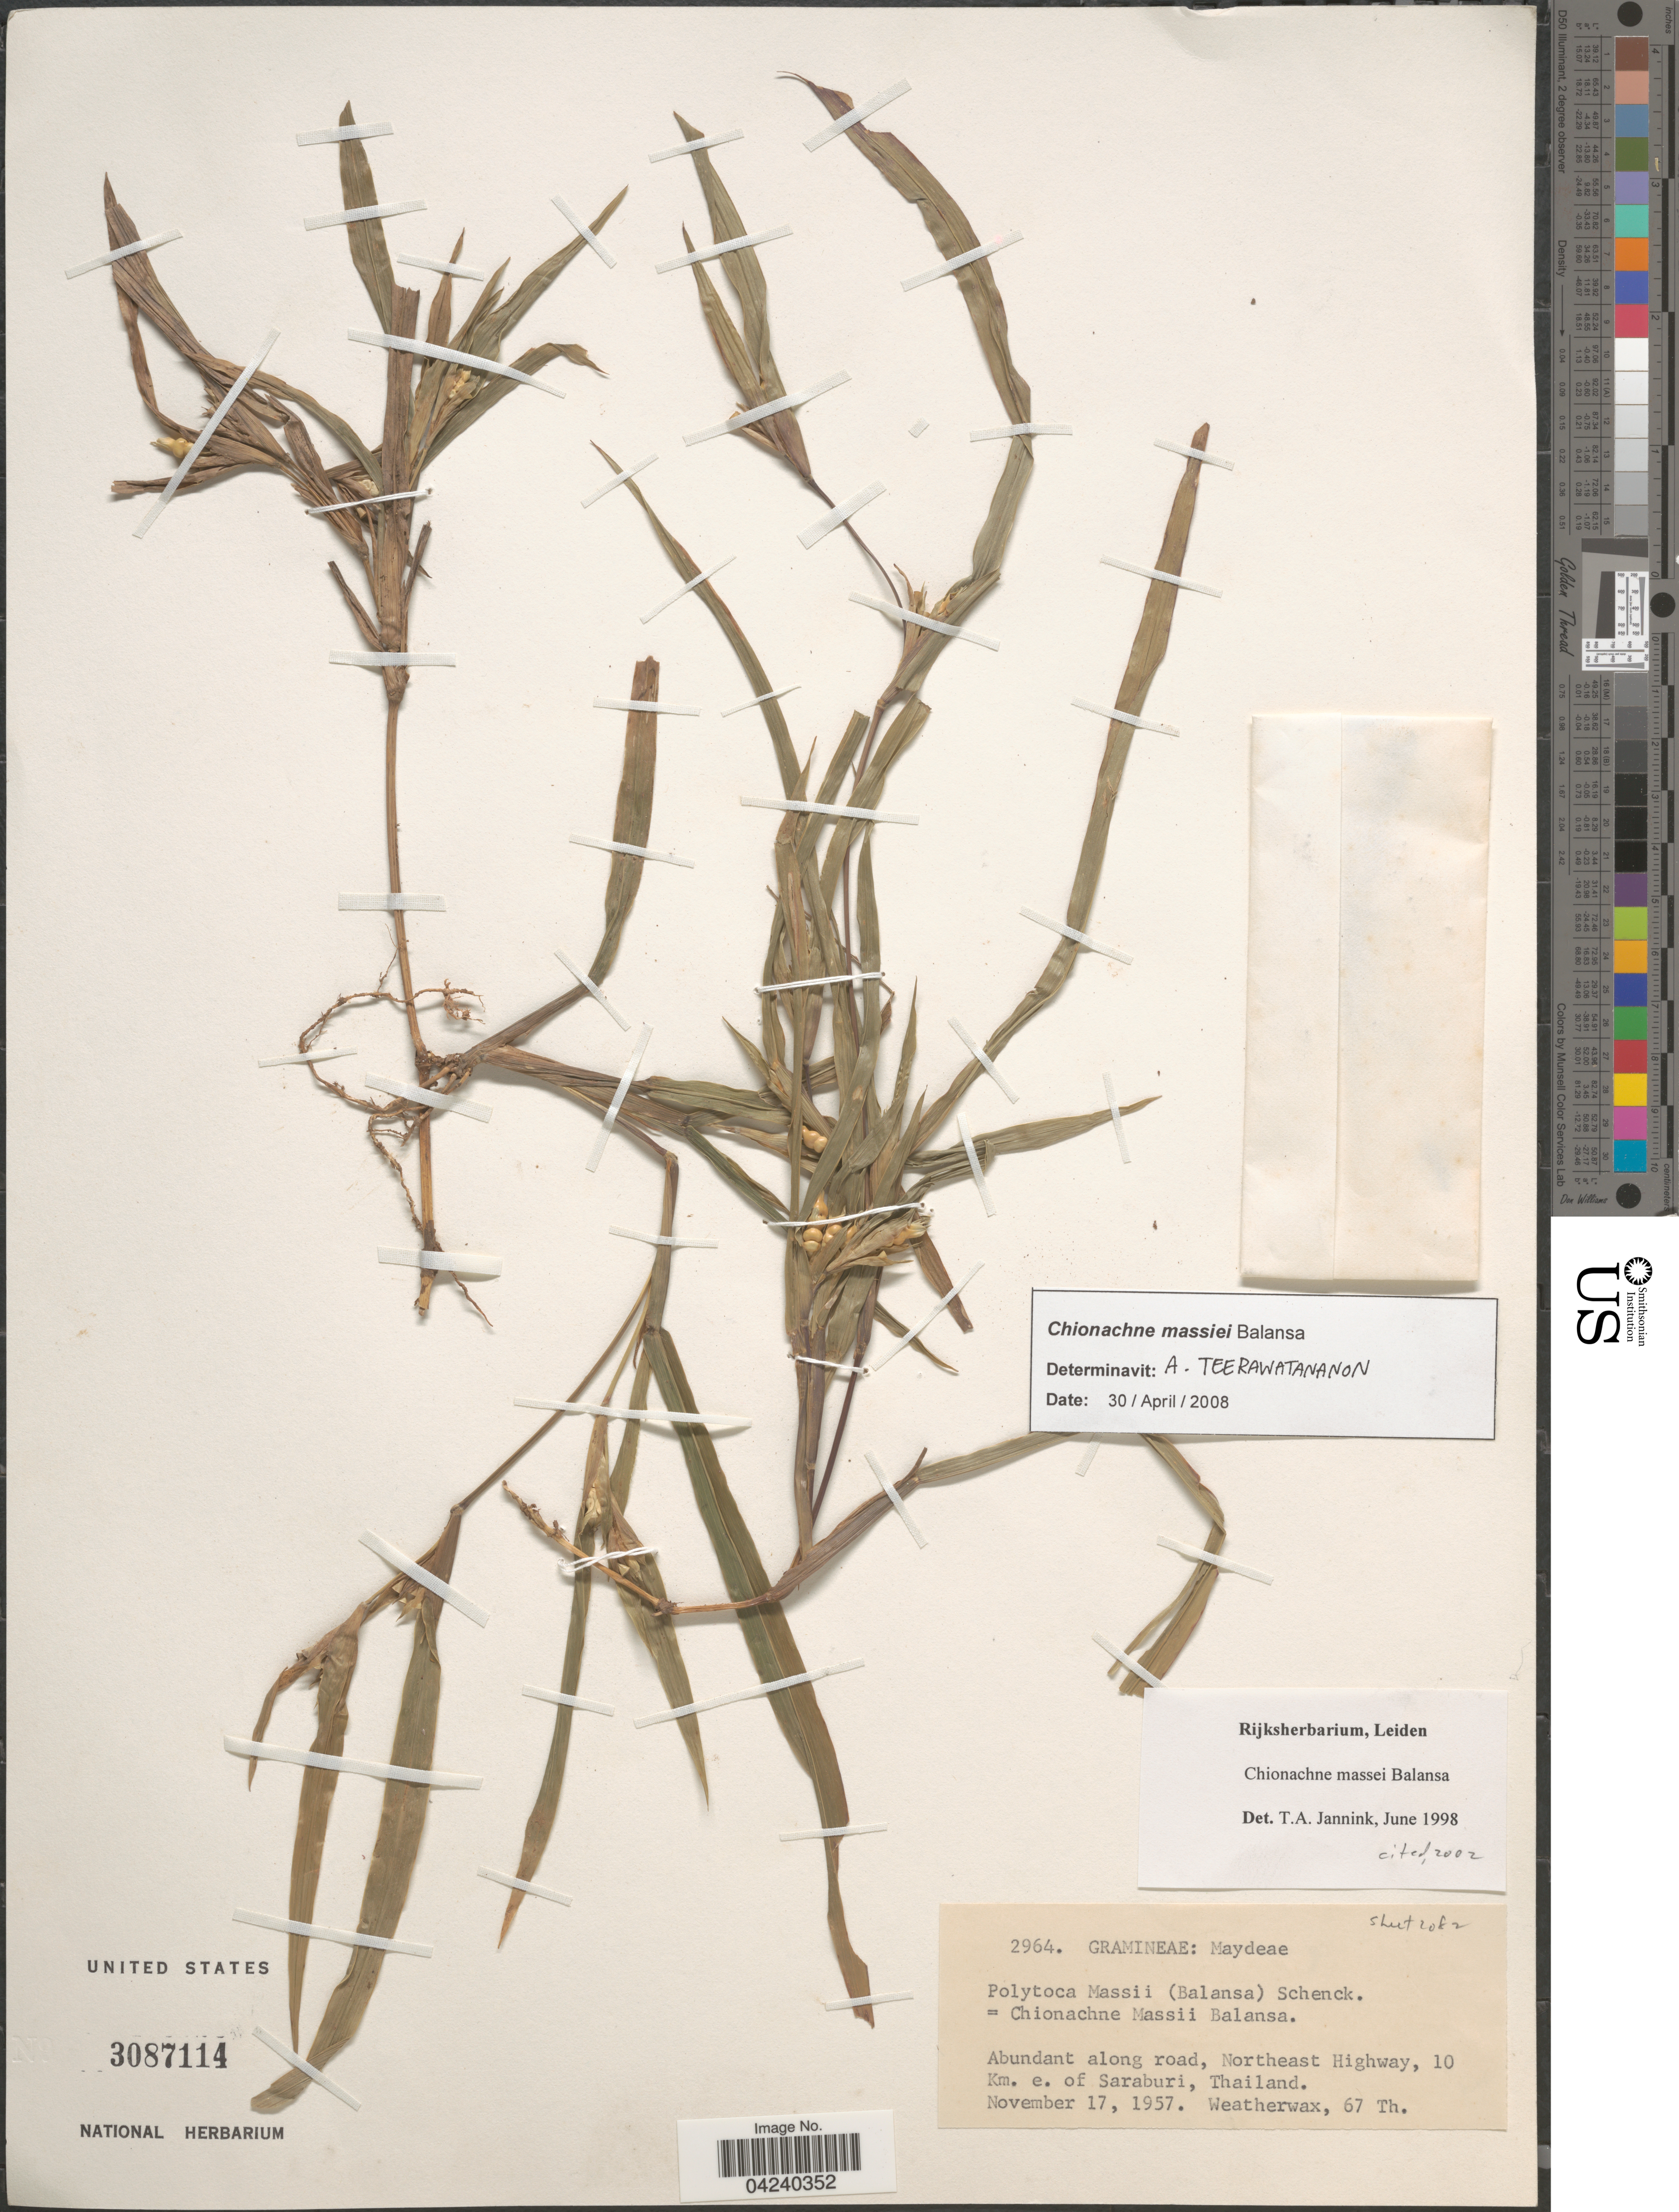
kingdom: Plantae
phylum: Tracheophyta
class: Liliopsida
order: Poales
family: Poaceae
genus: Chionachne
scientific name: Chionachne massiei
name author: Balansa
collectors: -. Weatherwax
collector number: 67 Th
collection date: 1957-11-17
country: Thailand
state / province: Saraburi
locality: Abundant along road, Northeast Highway, 10 Km. e. of Saraburi.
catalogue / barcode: US 3087114